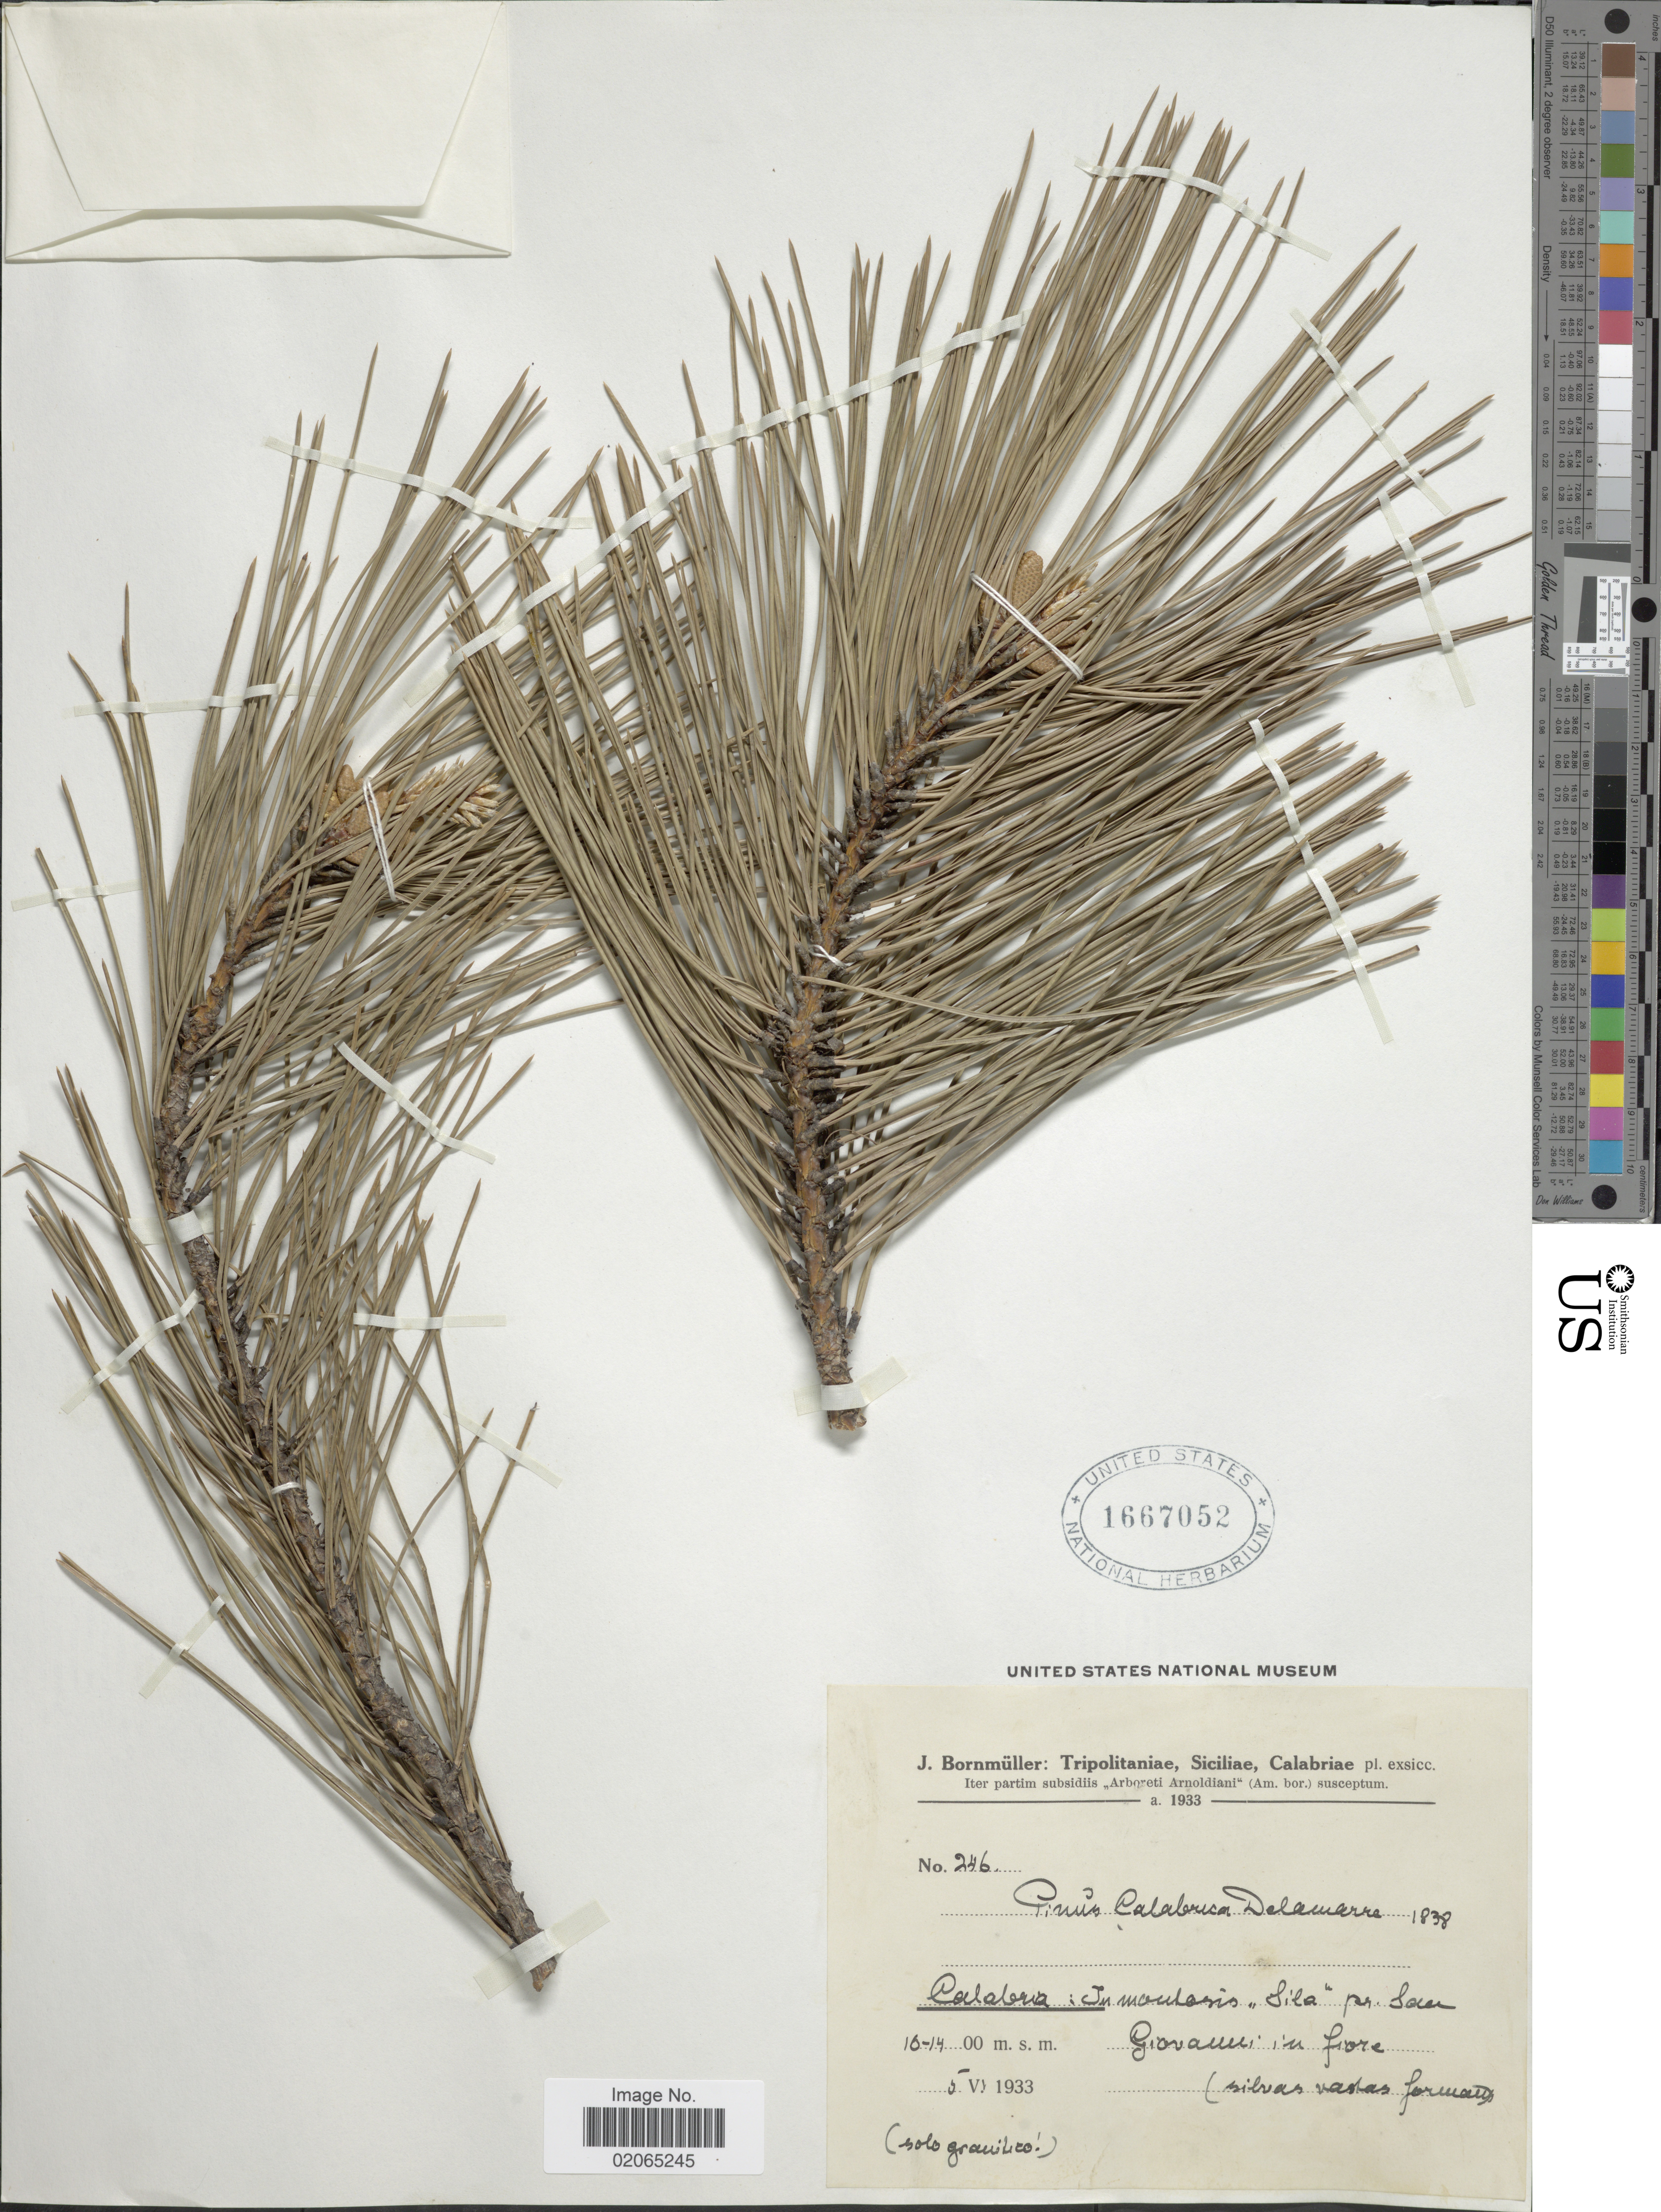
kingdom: Plantae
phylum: Tracheophyta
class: Pinopsida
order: Pinales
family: Pinaceae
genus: Pinus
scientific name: Pinus calabrica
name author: Gordon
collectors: J. Bornmüller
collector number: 246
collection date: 1933-06-05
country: Italy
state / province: Calabria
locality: Calabria: In montosis Sila pr. Saer Giovami, in fore (silvas vastas forman) [interpreted]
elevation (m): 1400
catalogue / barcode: US 1667052